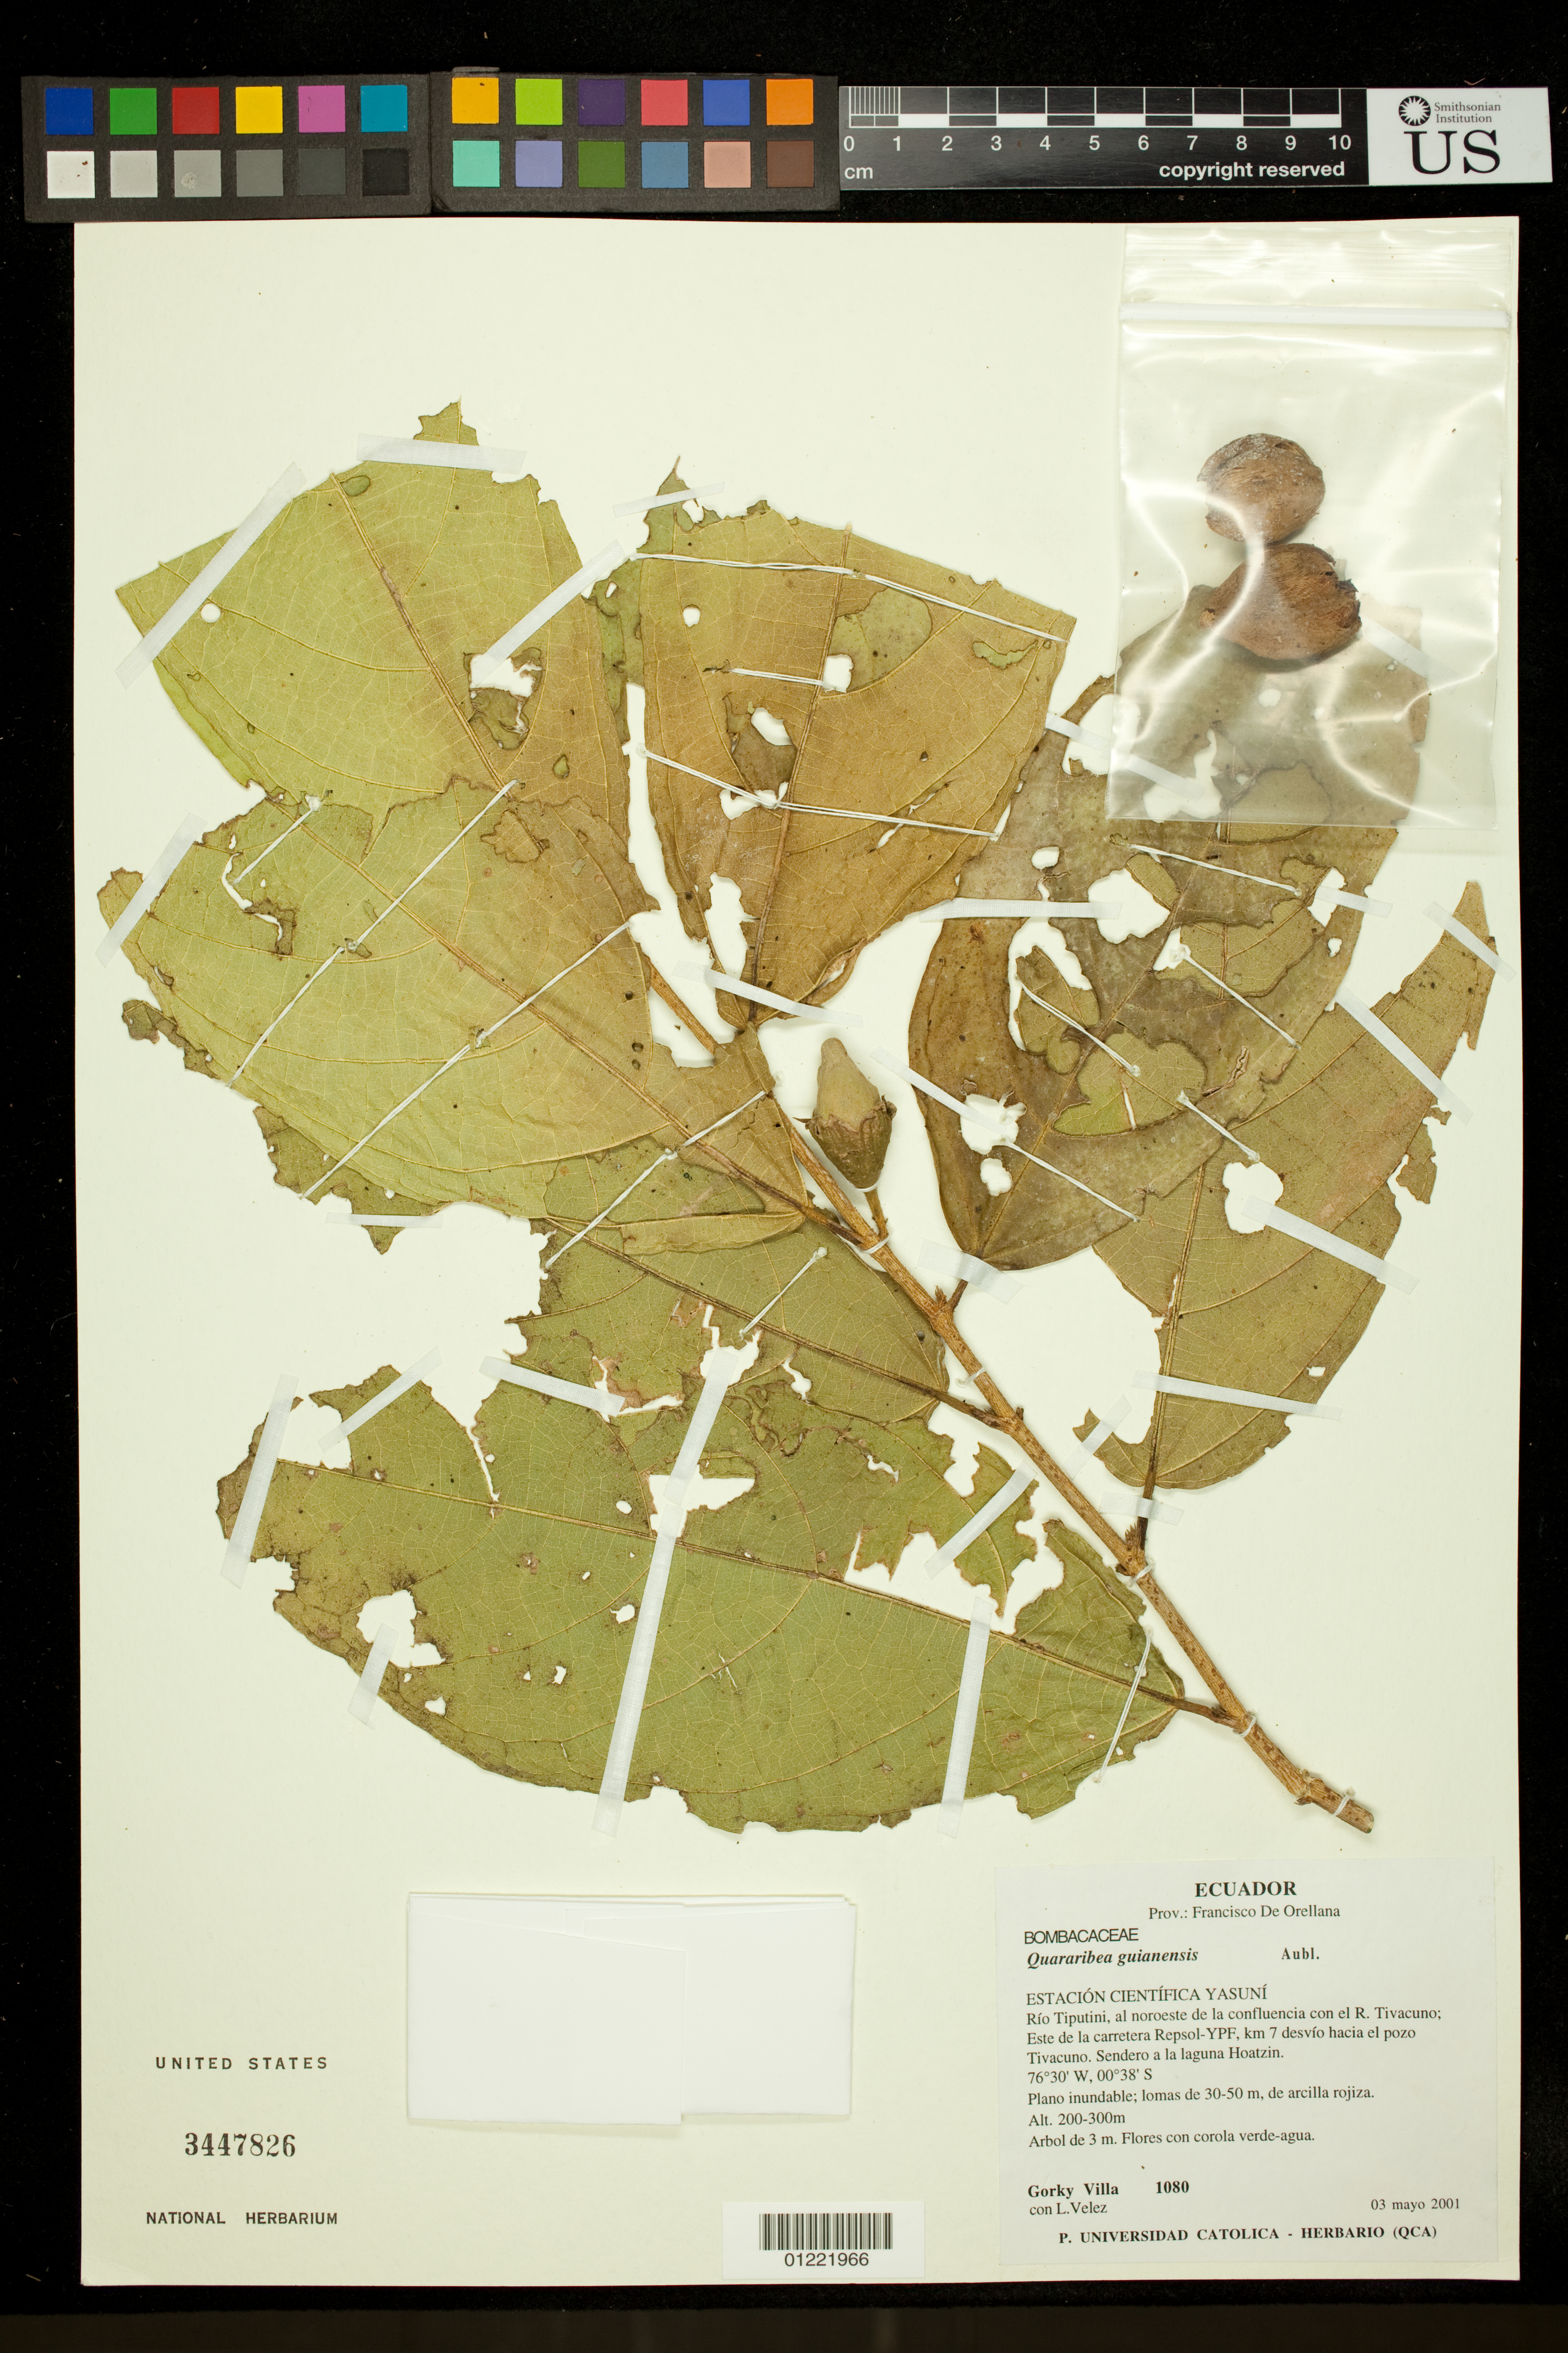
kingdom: Plantae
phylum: Tracheophyta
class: Magnoliopsida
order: Malvales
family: Malvaceae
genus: Quararibea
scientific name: Quararibea guianensis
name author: Aubl.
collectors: G. Villa & L. Velez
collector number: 1080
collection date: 2001-05-03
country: Ecuador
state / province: Orellana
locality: Estacion Cientifica Yasuni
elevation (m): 200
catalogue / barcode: US 3447826